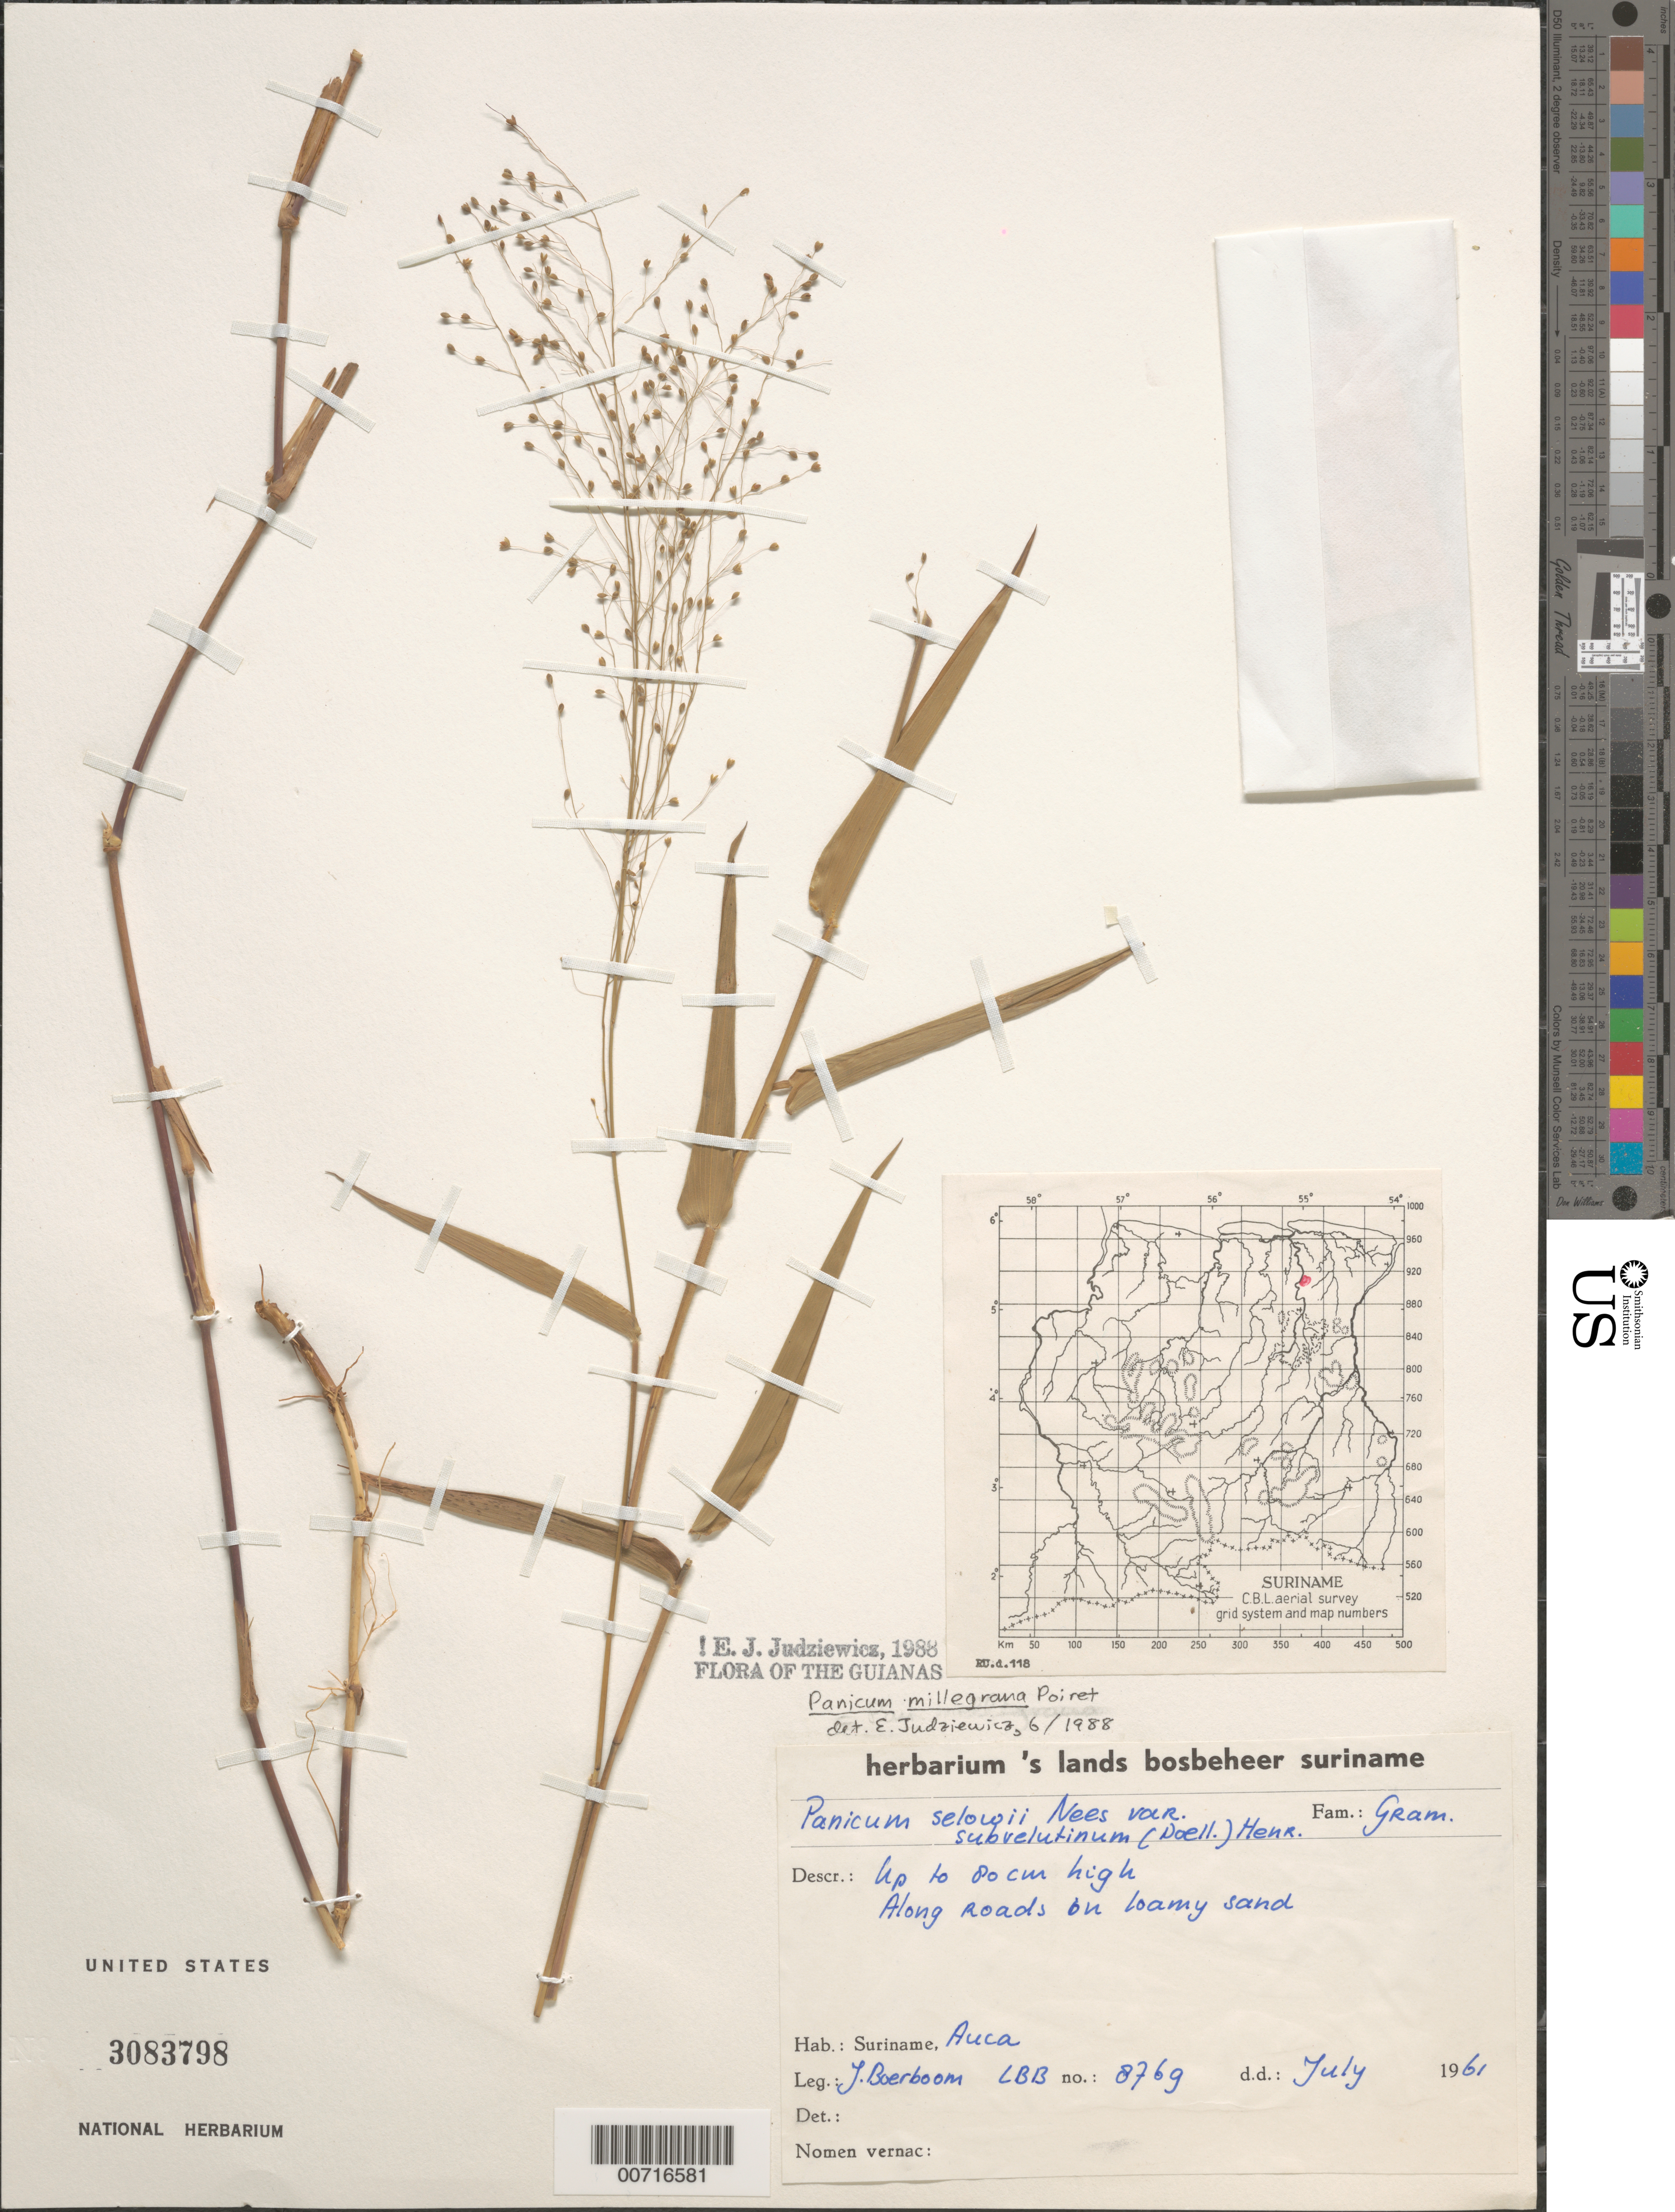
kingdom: Plantae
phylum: Tracheophyta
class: Liliopsida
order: Poales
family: Poaceae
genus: Panicum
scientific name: Panicum millegrana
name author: Poir.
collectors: J. Boerboom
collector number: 8769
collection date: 1961-07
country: Suriname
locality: The Guianas [unsure placement] Auca.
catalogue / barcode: US 3083798